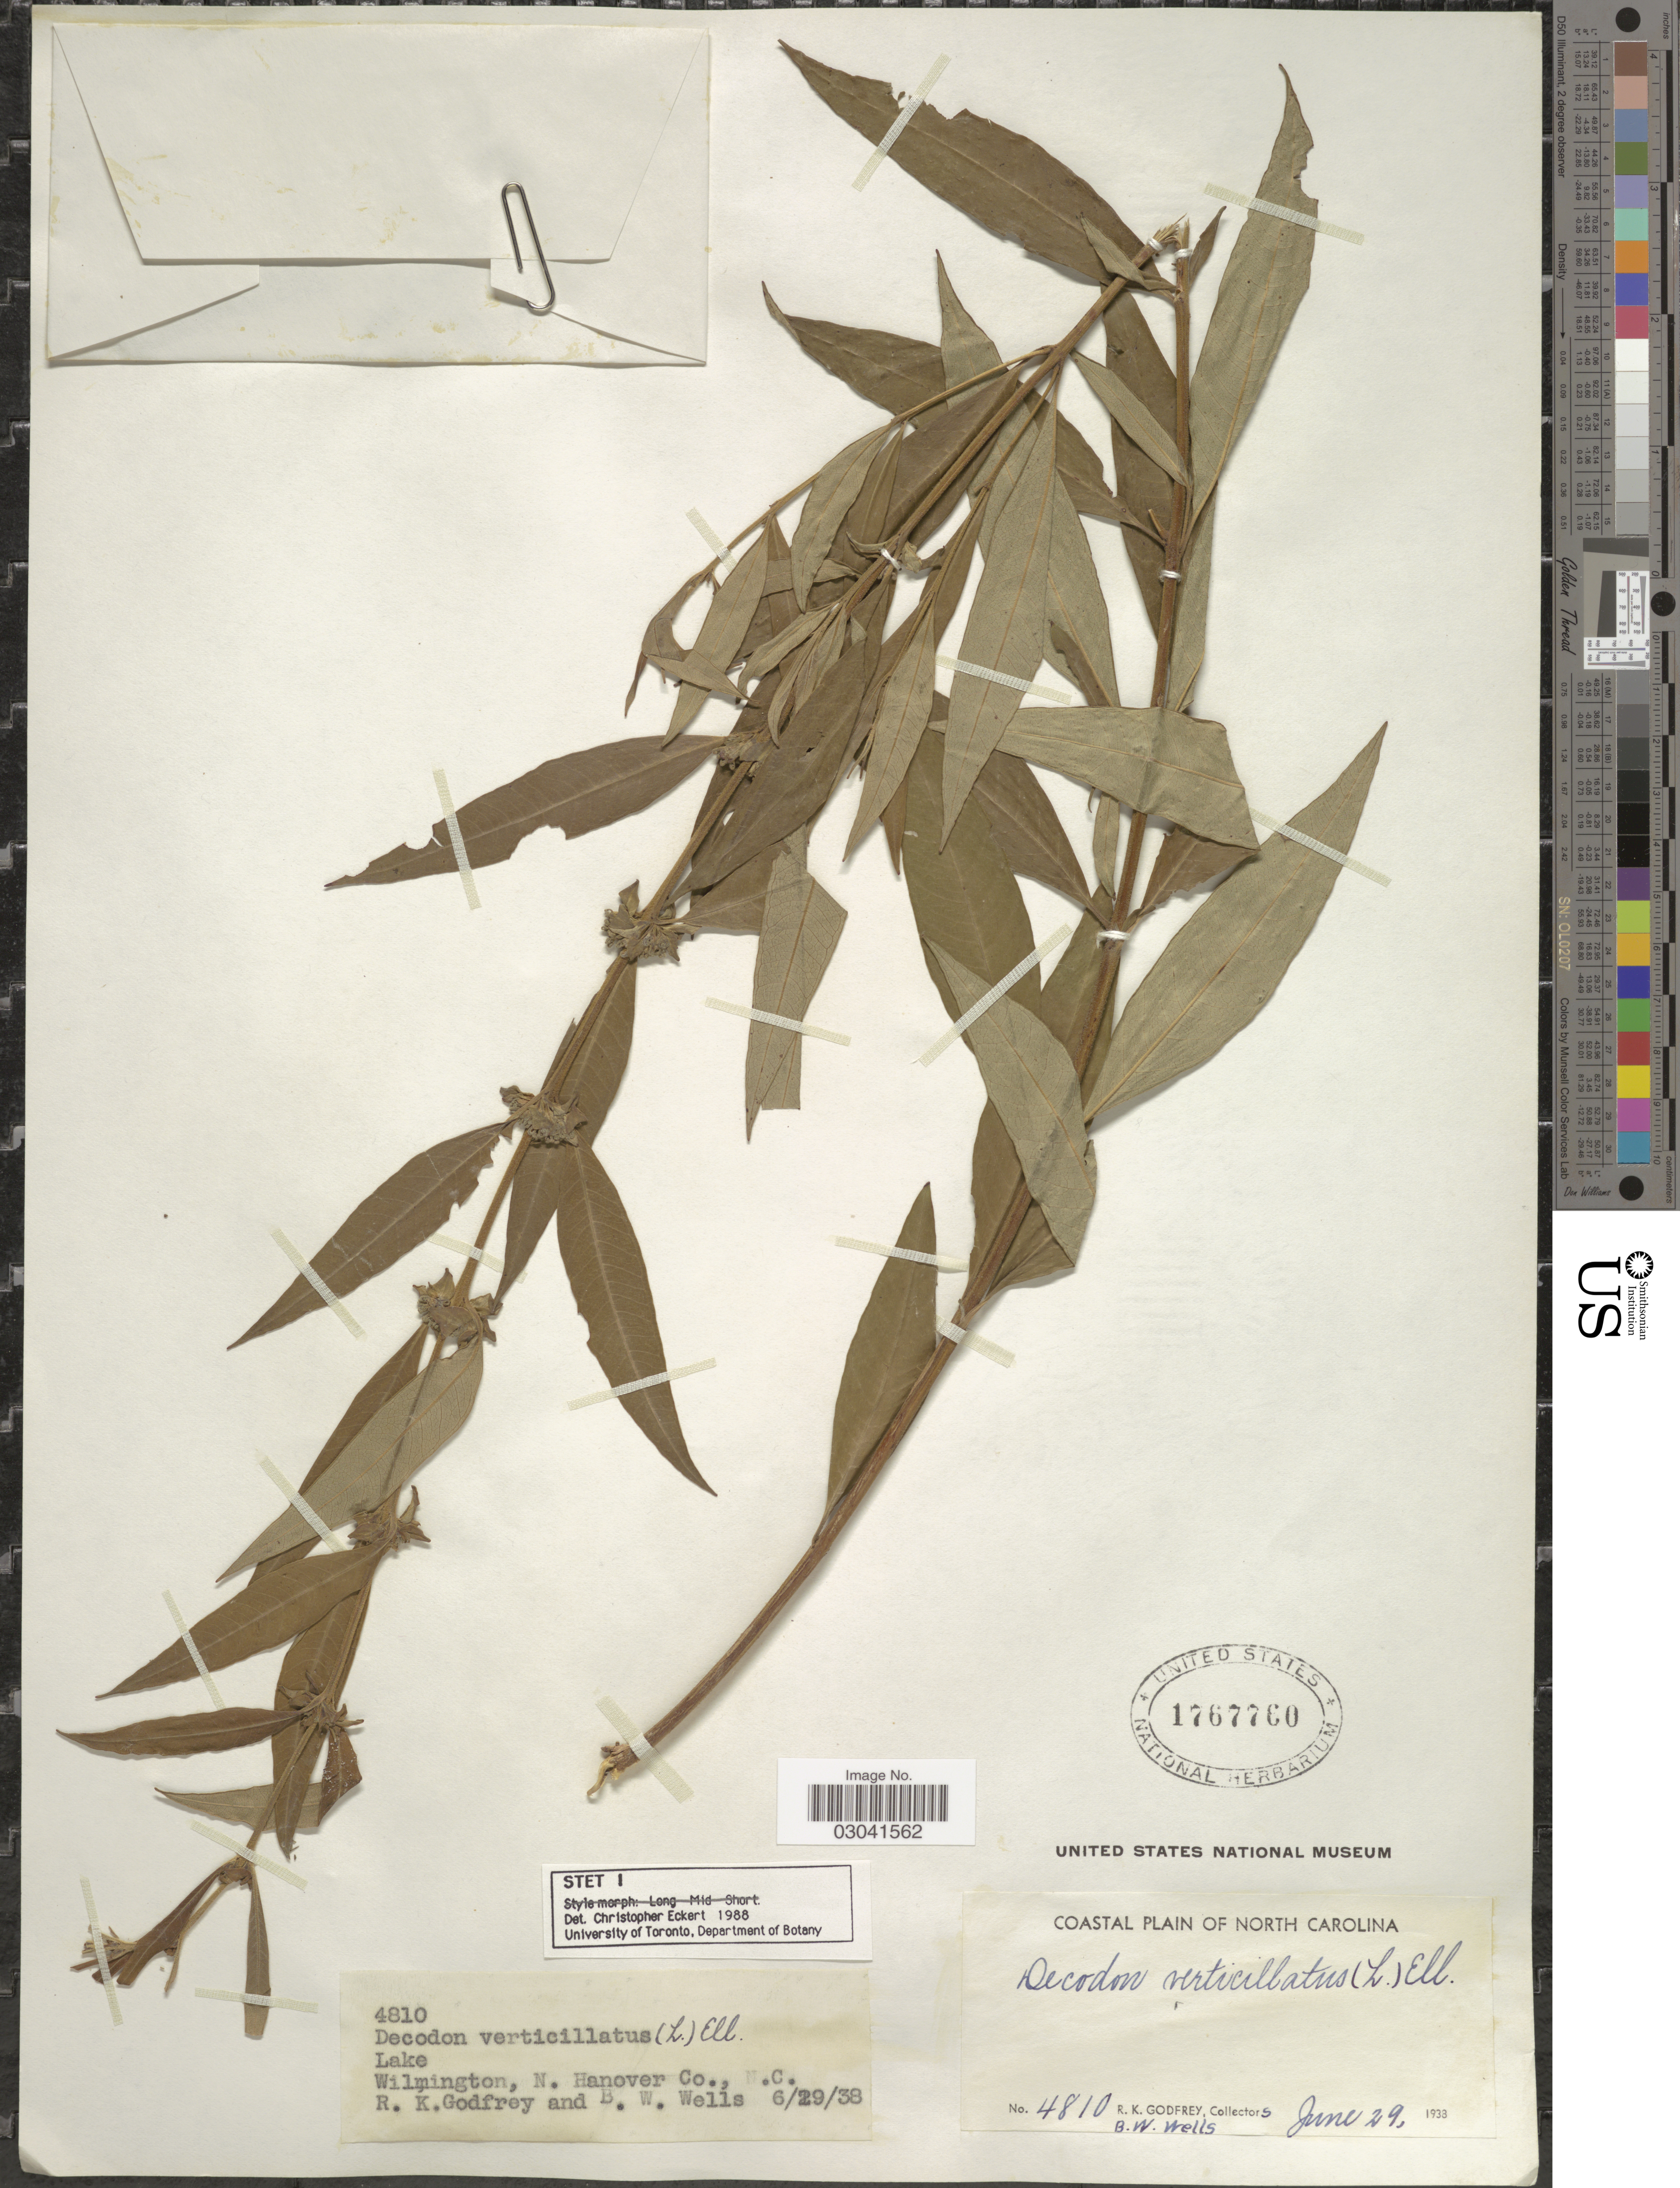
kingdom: Plantae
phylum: Tracheophyta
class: Magnoliopsida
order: Myrtales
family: Lythraceae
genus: Decodon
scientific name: Decodon verticillatus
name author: (L.) Elliott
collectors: R. K. Godfrey & B. Wells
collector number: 4810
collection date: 1938-06-29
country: United States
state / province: North Carolina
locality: Coastal Plain of North Carolina. Lake Wilmington, N. Hanover Co.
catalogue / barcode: US 1767760